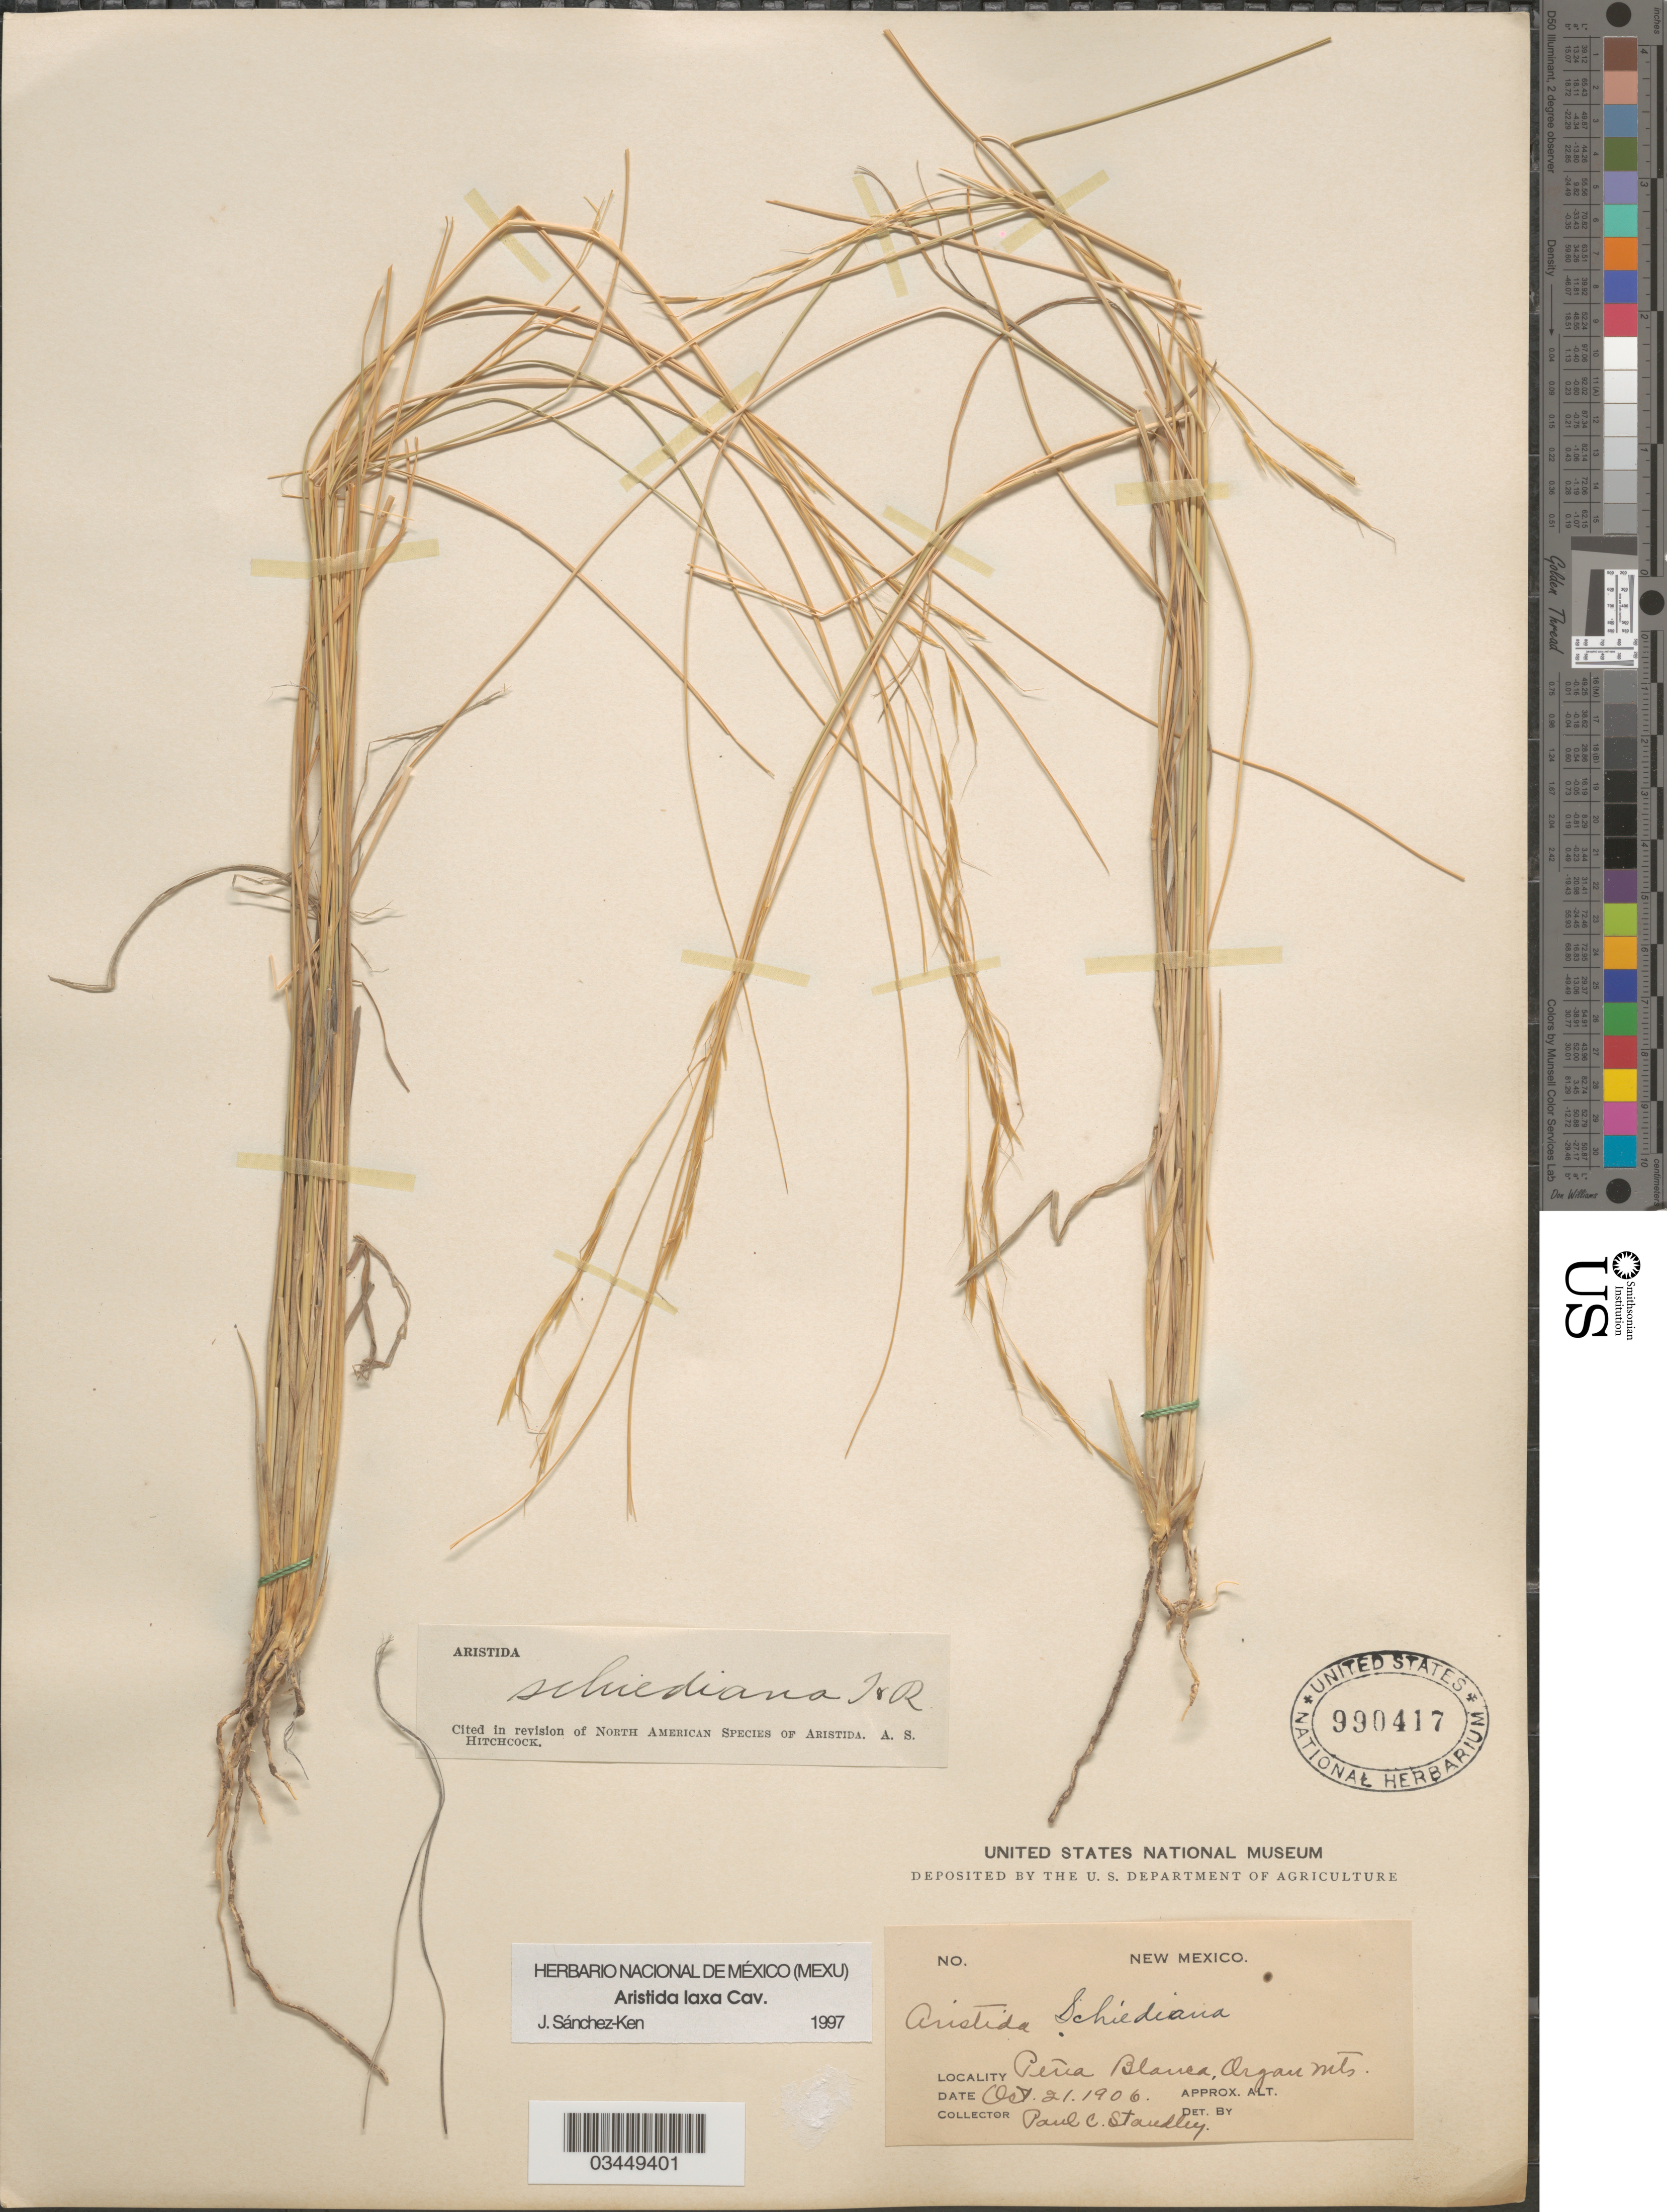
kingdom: Plantae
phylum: Tracheophyta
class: Liliopsida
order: Poales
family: Poaceae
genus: Aristida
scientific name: Aristida laxa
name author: Cav.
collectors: P. C. Standley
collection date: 1906-10-21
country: United States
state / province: New Mexico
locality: Peña Blanca, Organ Mts.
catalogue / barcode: US 990417